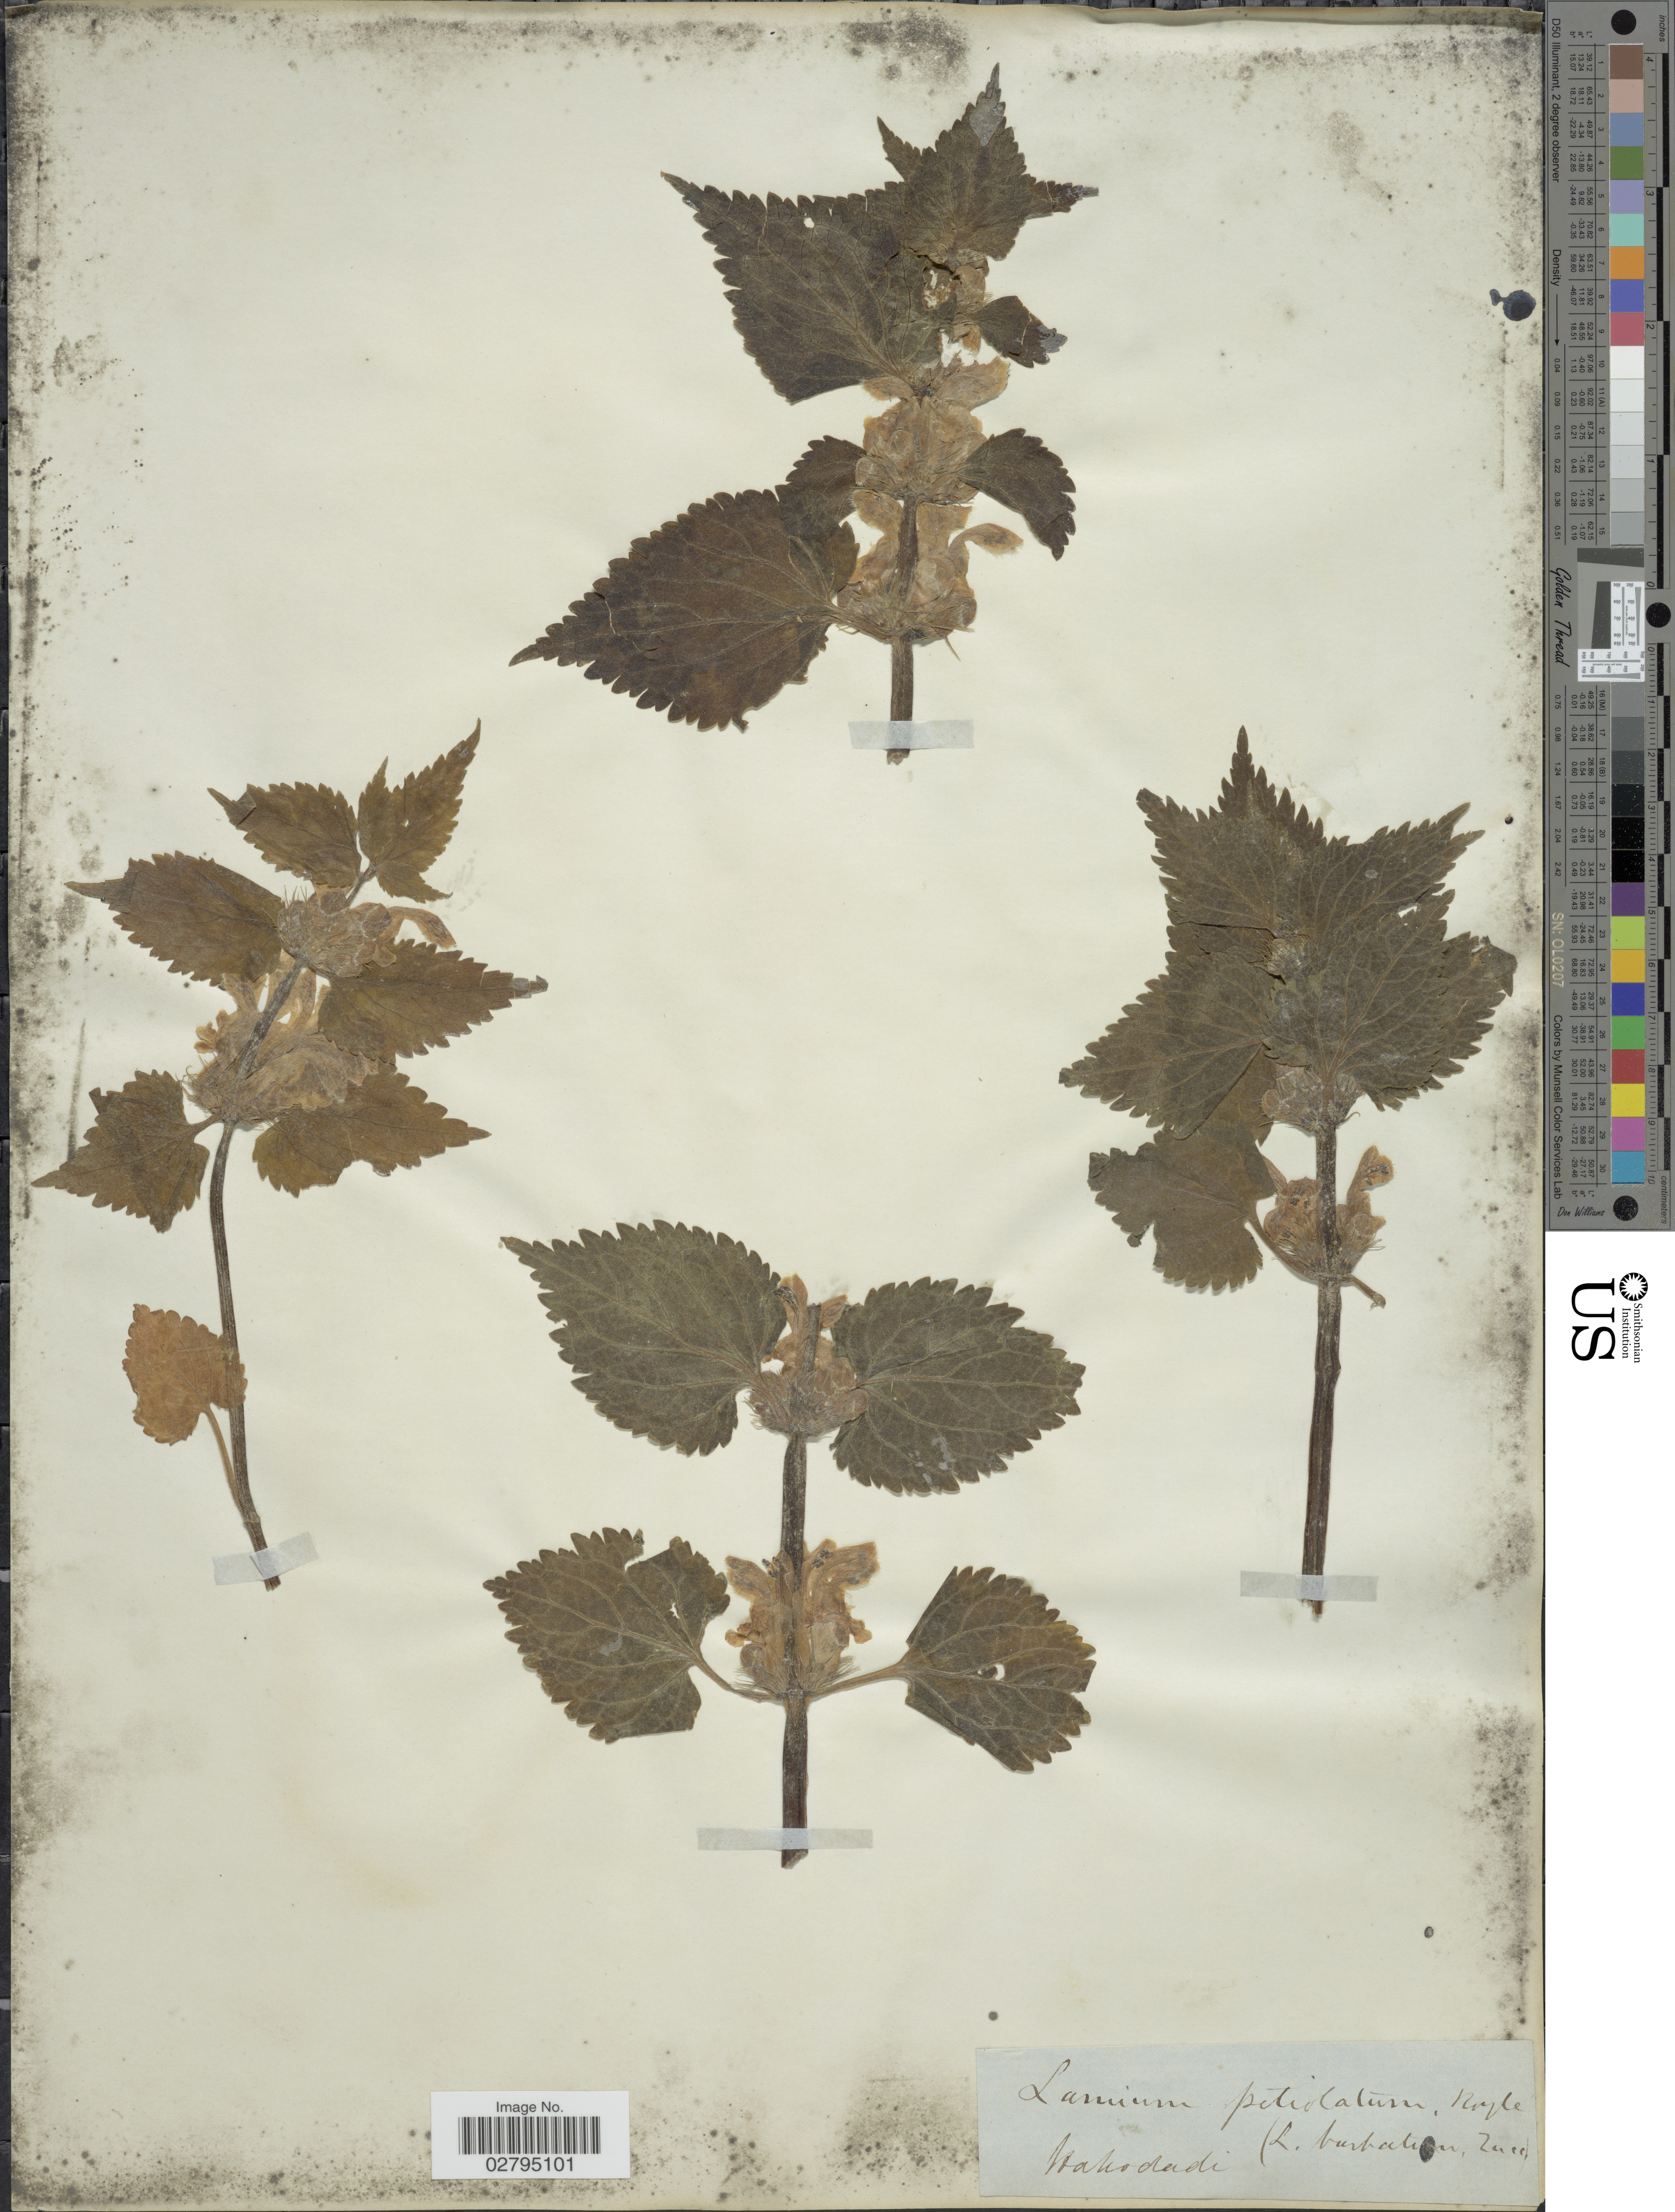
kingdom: Plantae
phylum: Tracheophyta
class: Magnoliopsida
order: Lamiales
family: Lamiaceae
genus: Lamium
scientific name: Lamium album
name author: L.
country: Japan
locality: Hakodadi.